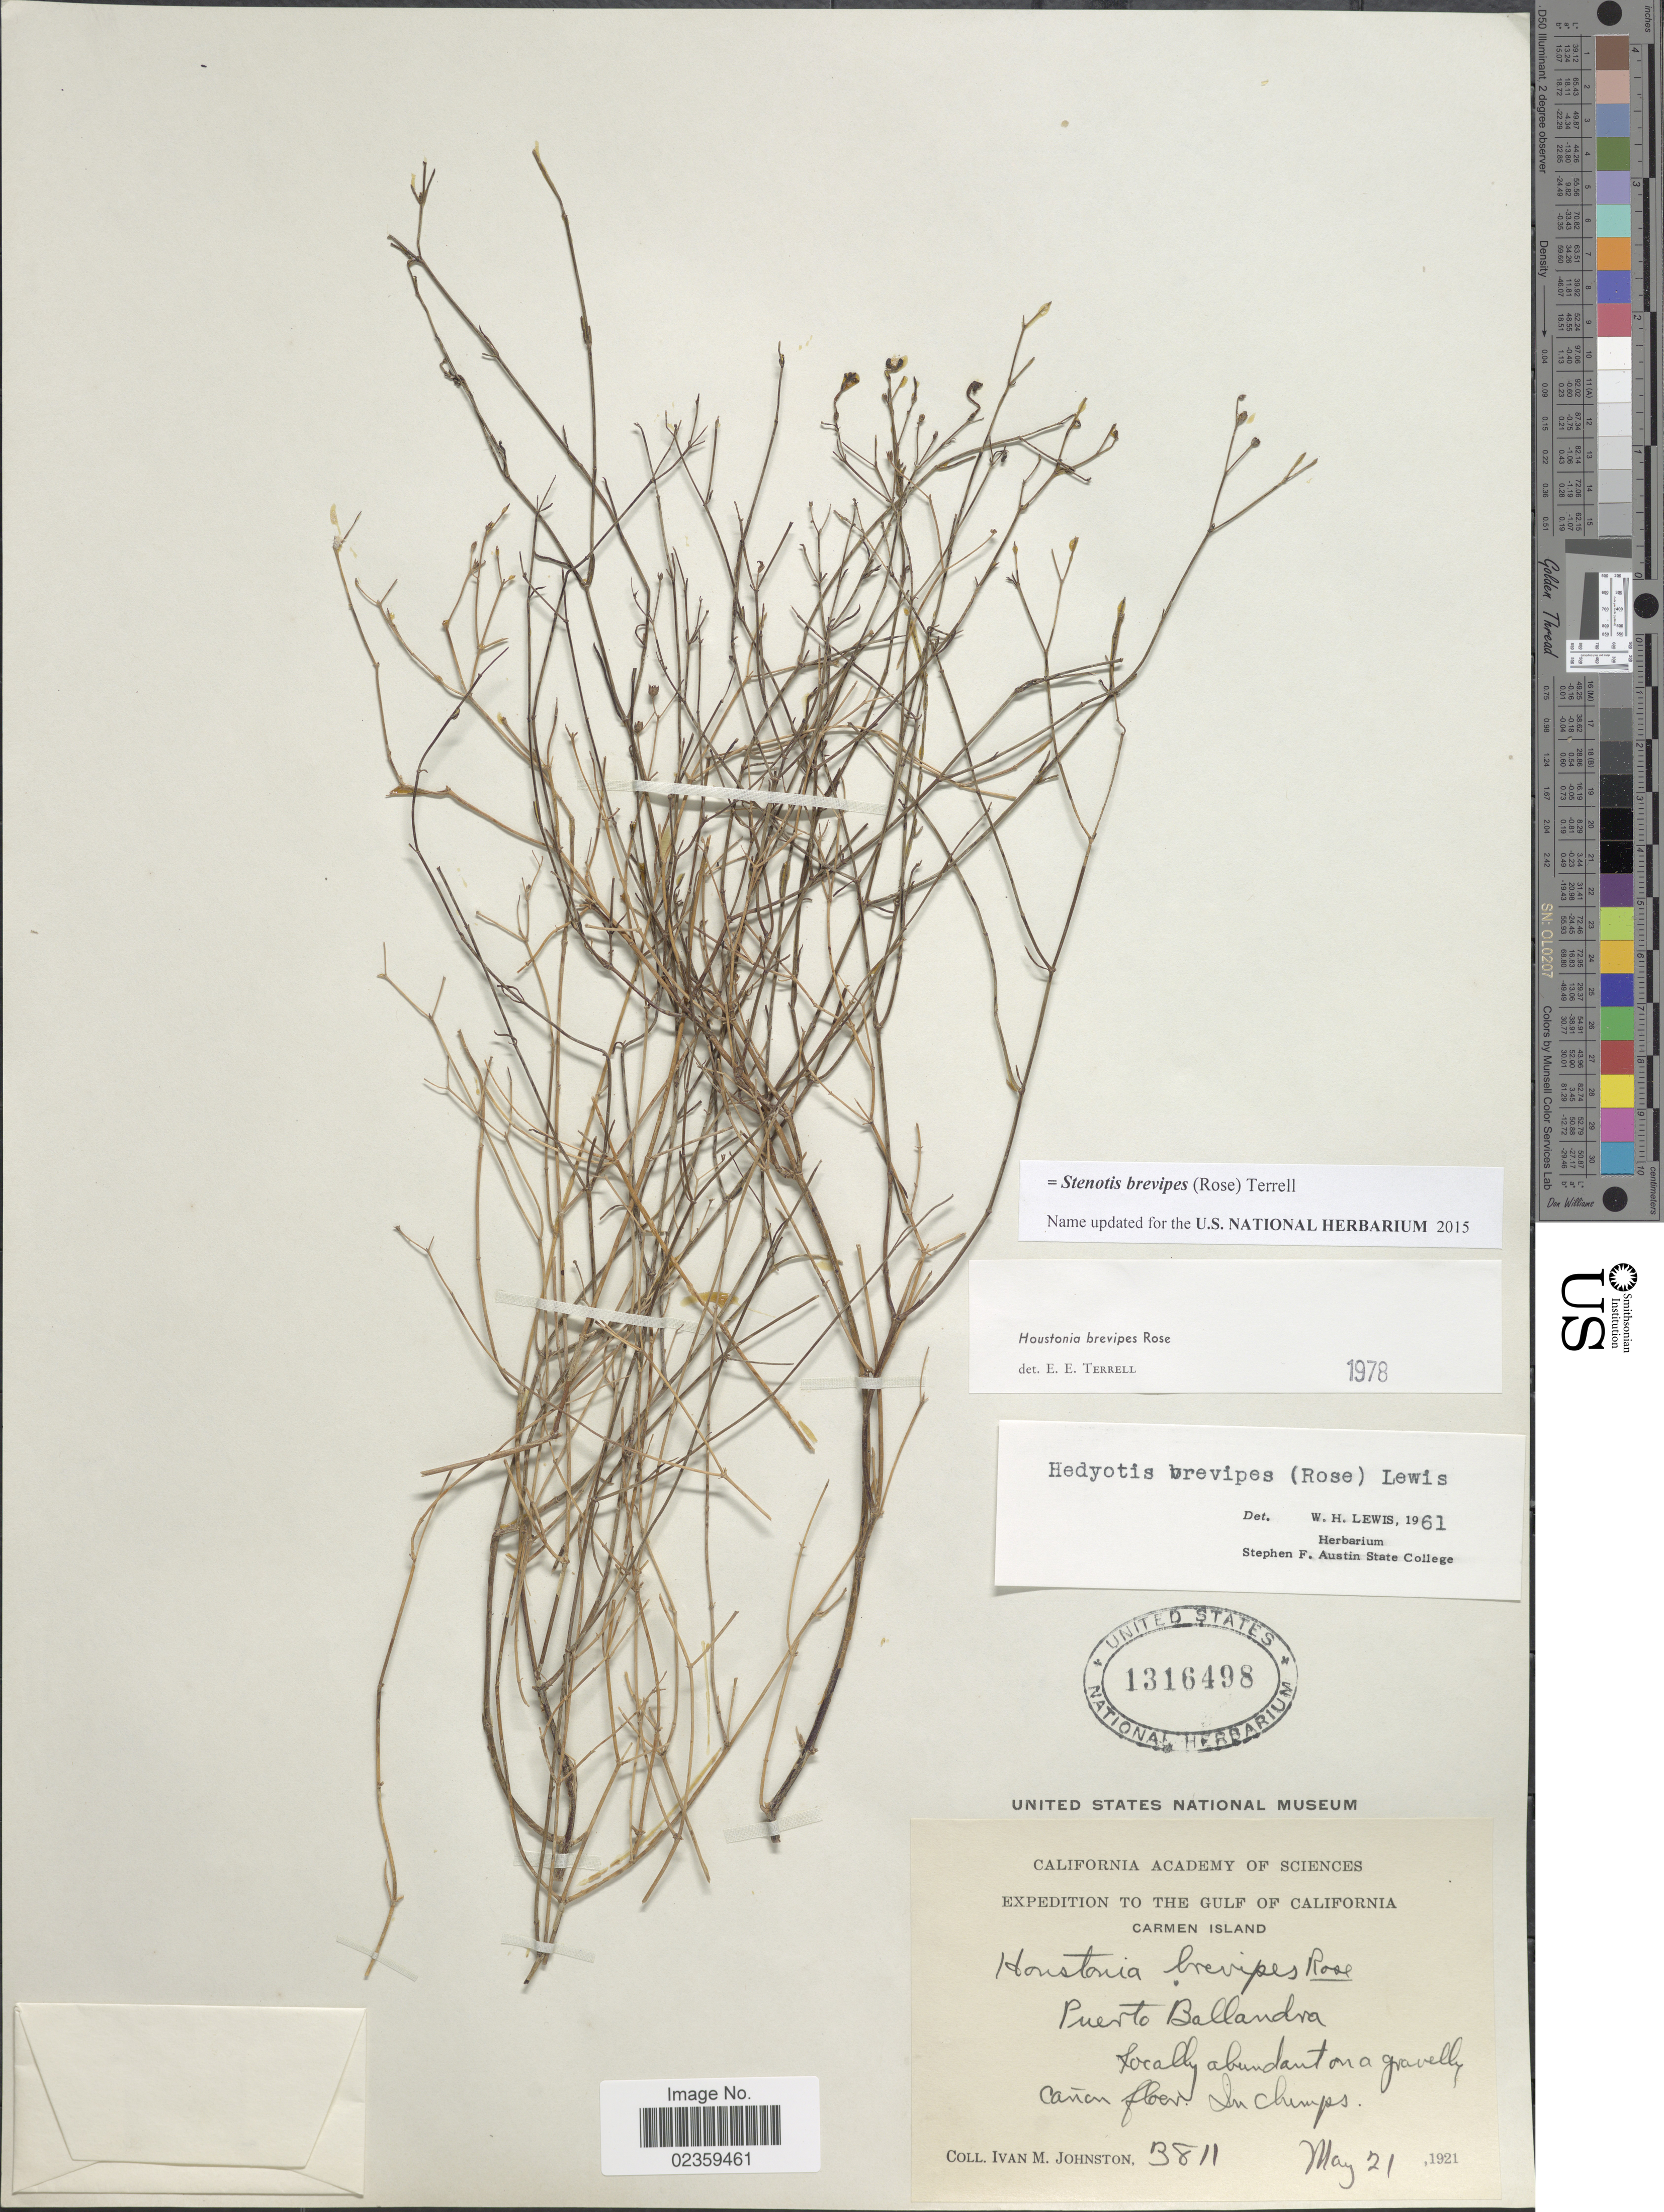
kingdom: Plantae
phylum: Tracheophyta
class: Magnoliopsida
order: Gentianales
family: Rubiaceae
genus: Stenotis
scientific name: Stenotis brevipes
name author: (Rose) Terrell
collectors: I.M. Johnston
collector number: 3811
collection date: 1921-05-21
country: United States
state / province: California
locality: Gulf of California. Carmen Island. Puerto Bellandra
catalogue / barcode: US 1316498